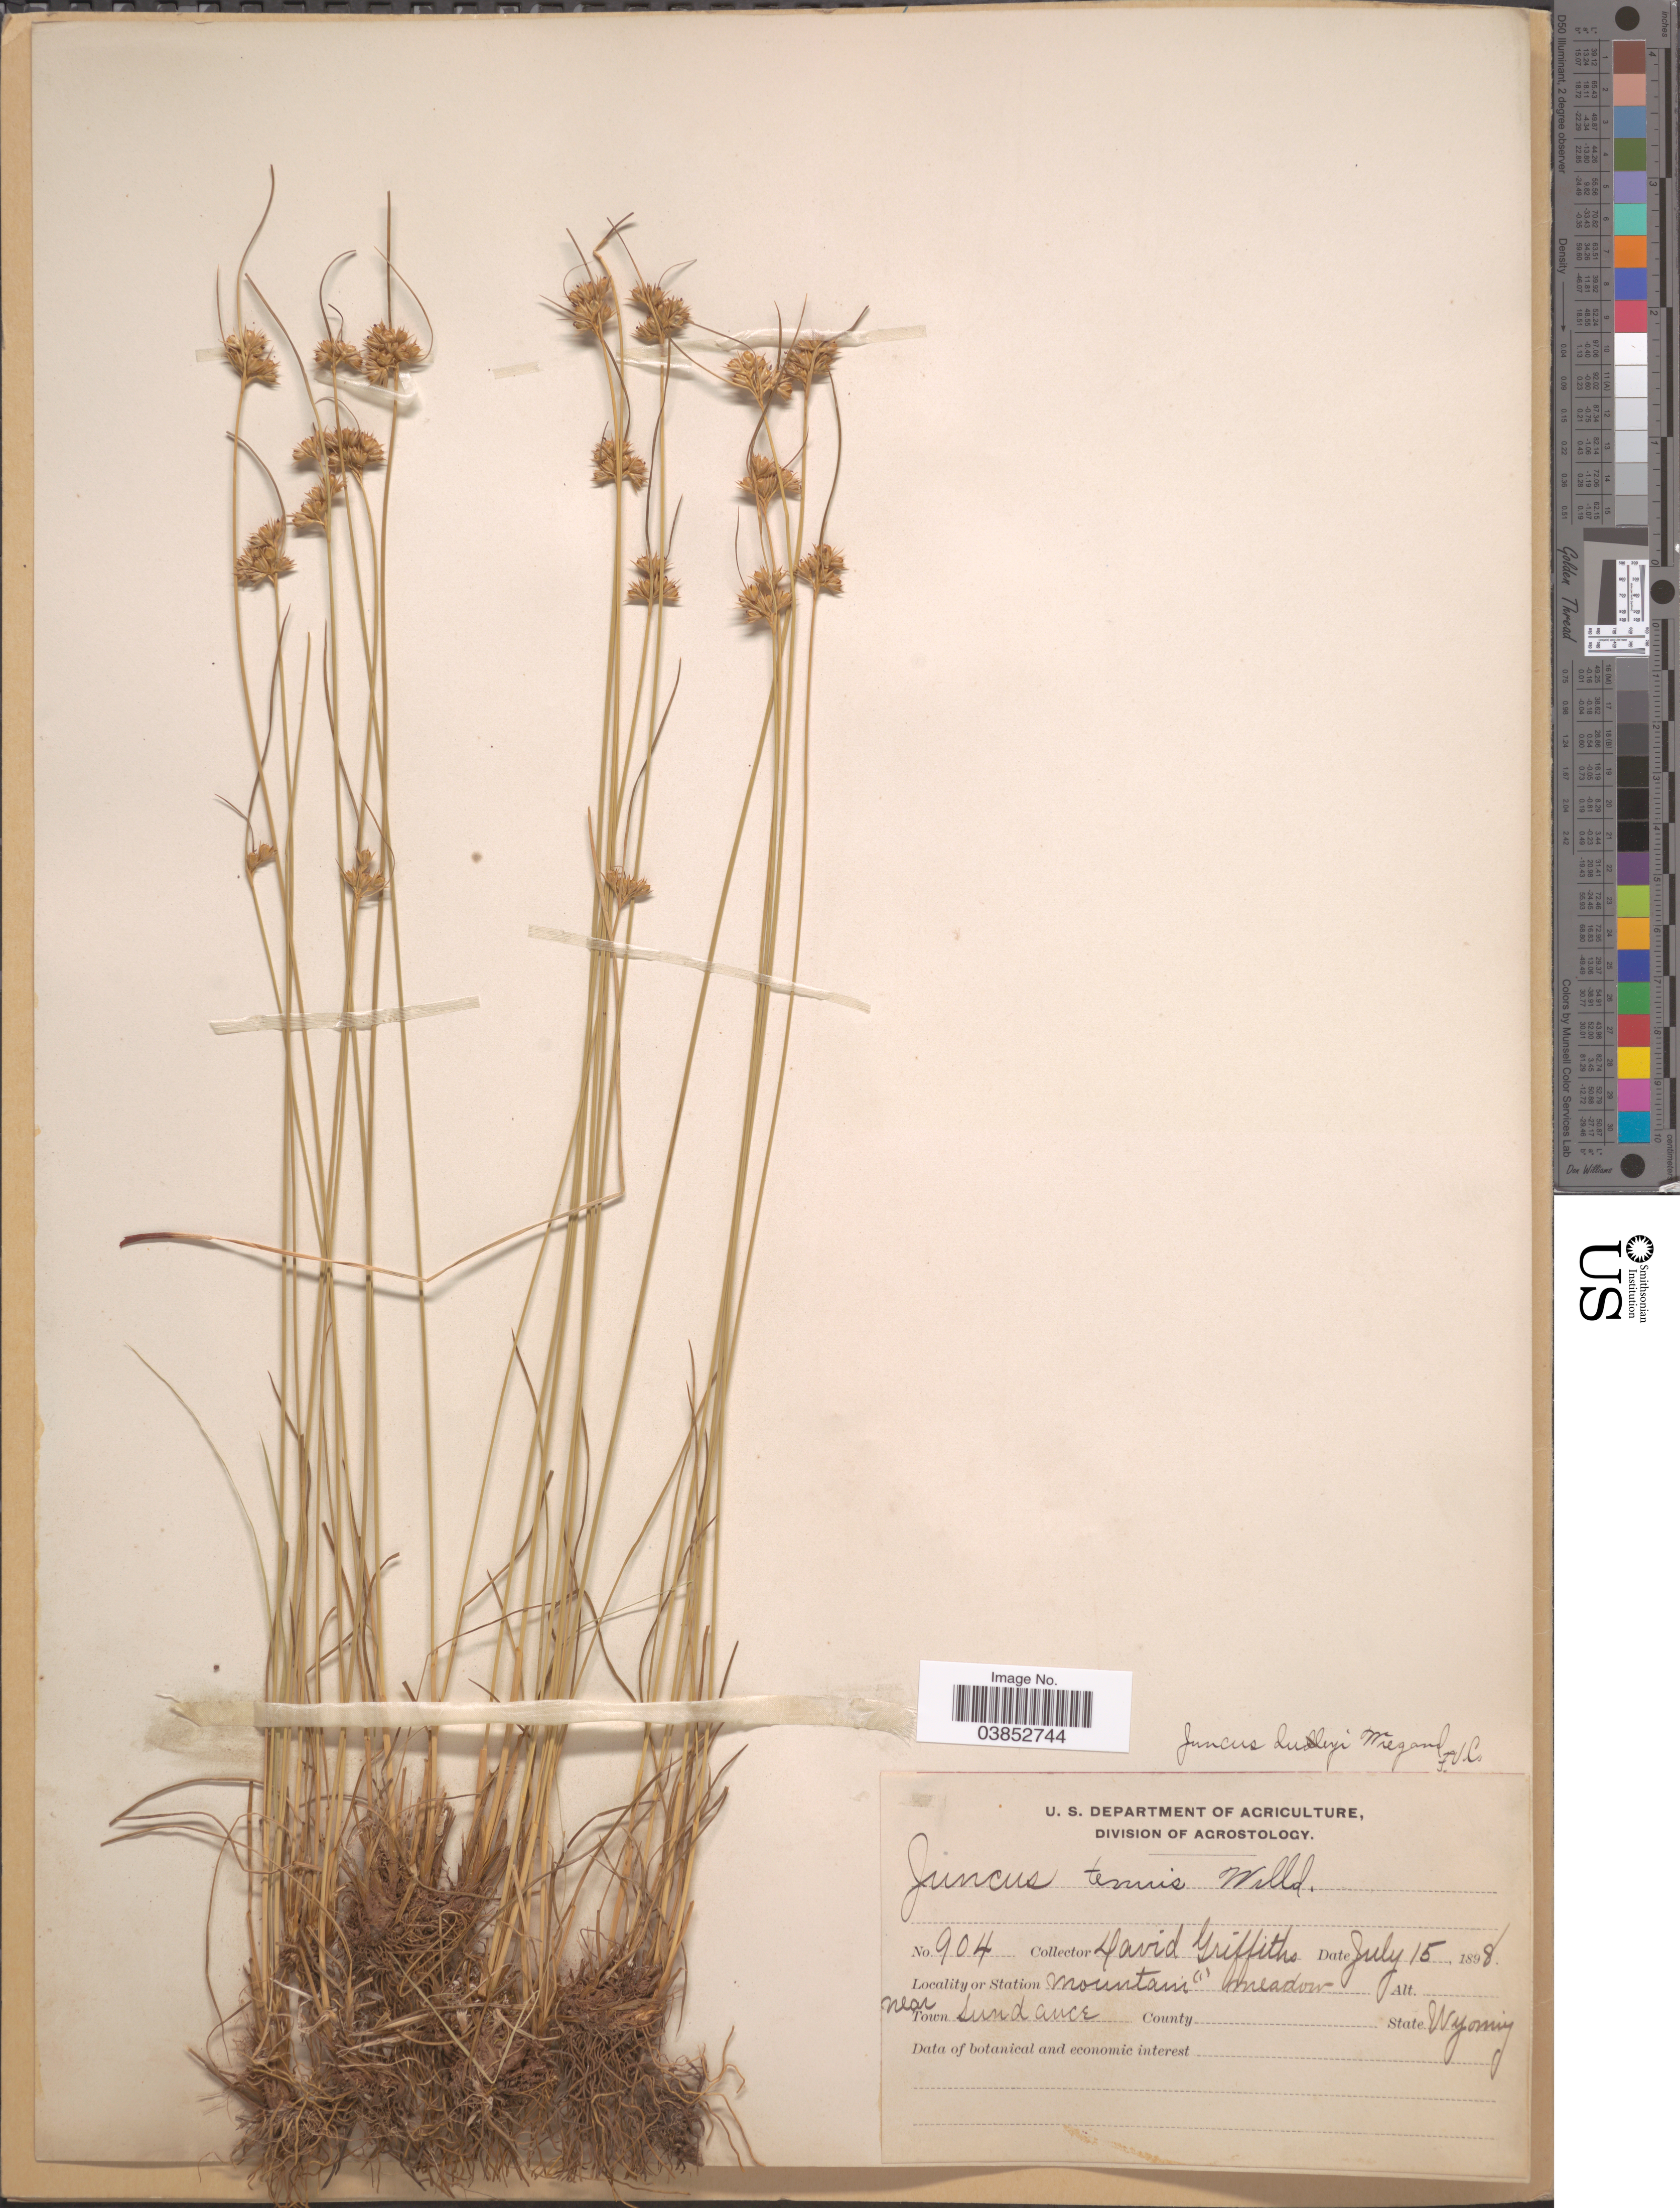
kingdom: Plantae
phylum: Tracheophyta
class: Liliopsida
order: Poales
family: Juncaceae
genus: Juncus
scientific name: Juncus dudleyi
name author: Wiegand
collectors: D. Griffiths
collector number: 904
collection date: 1898-07-15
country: United States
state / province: Wyoming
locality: Station mountain meadow near Town Sundance.